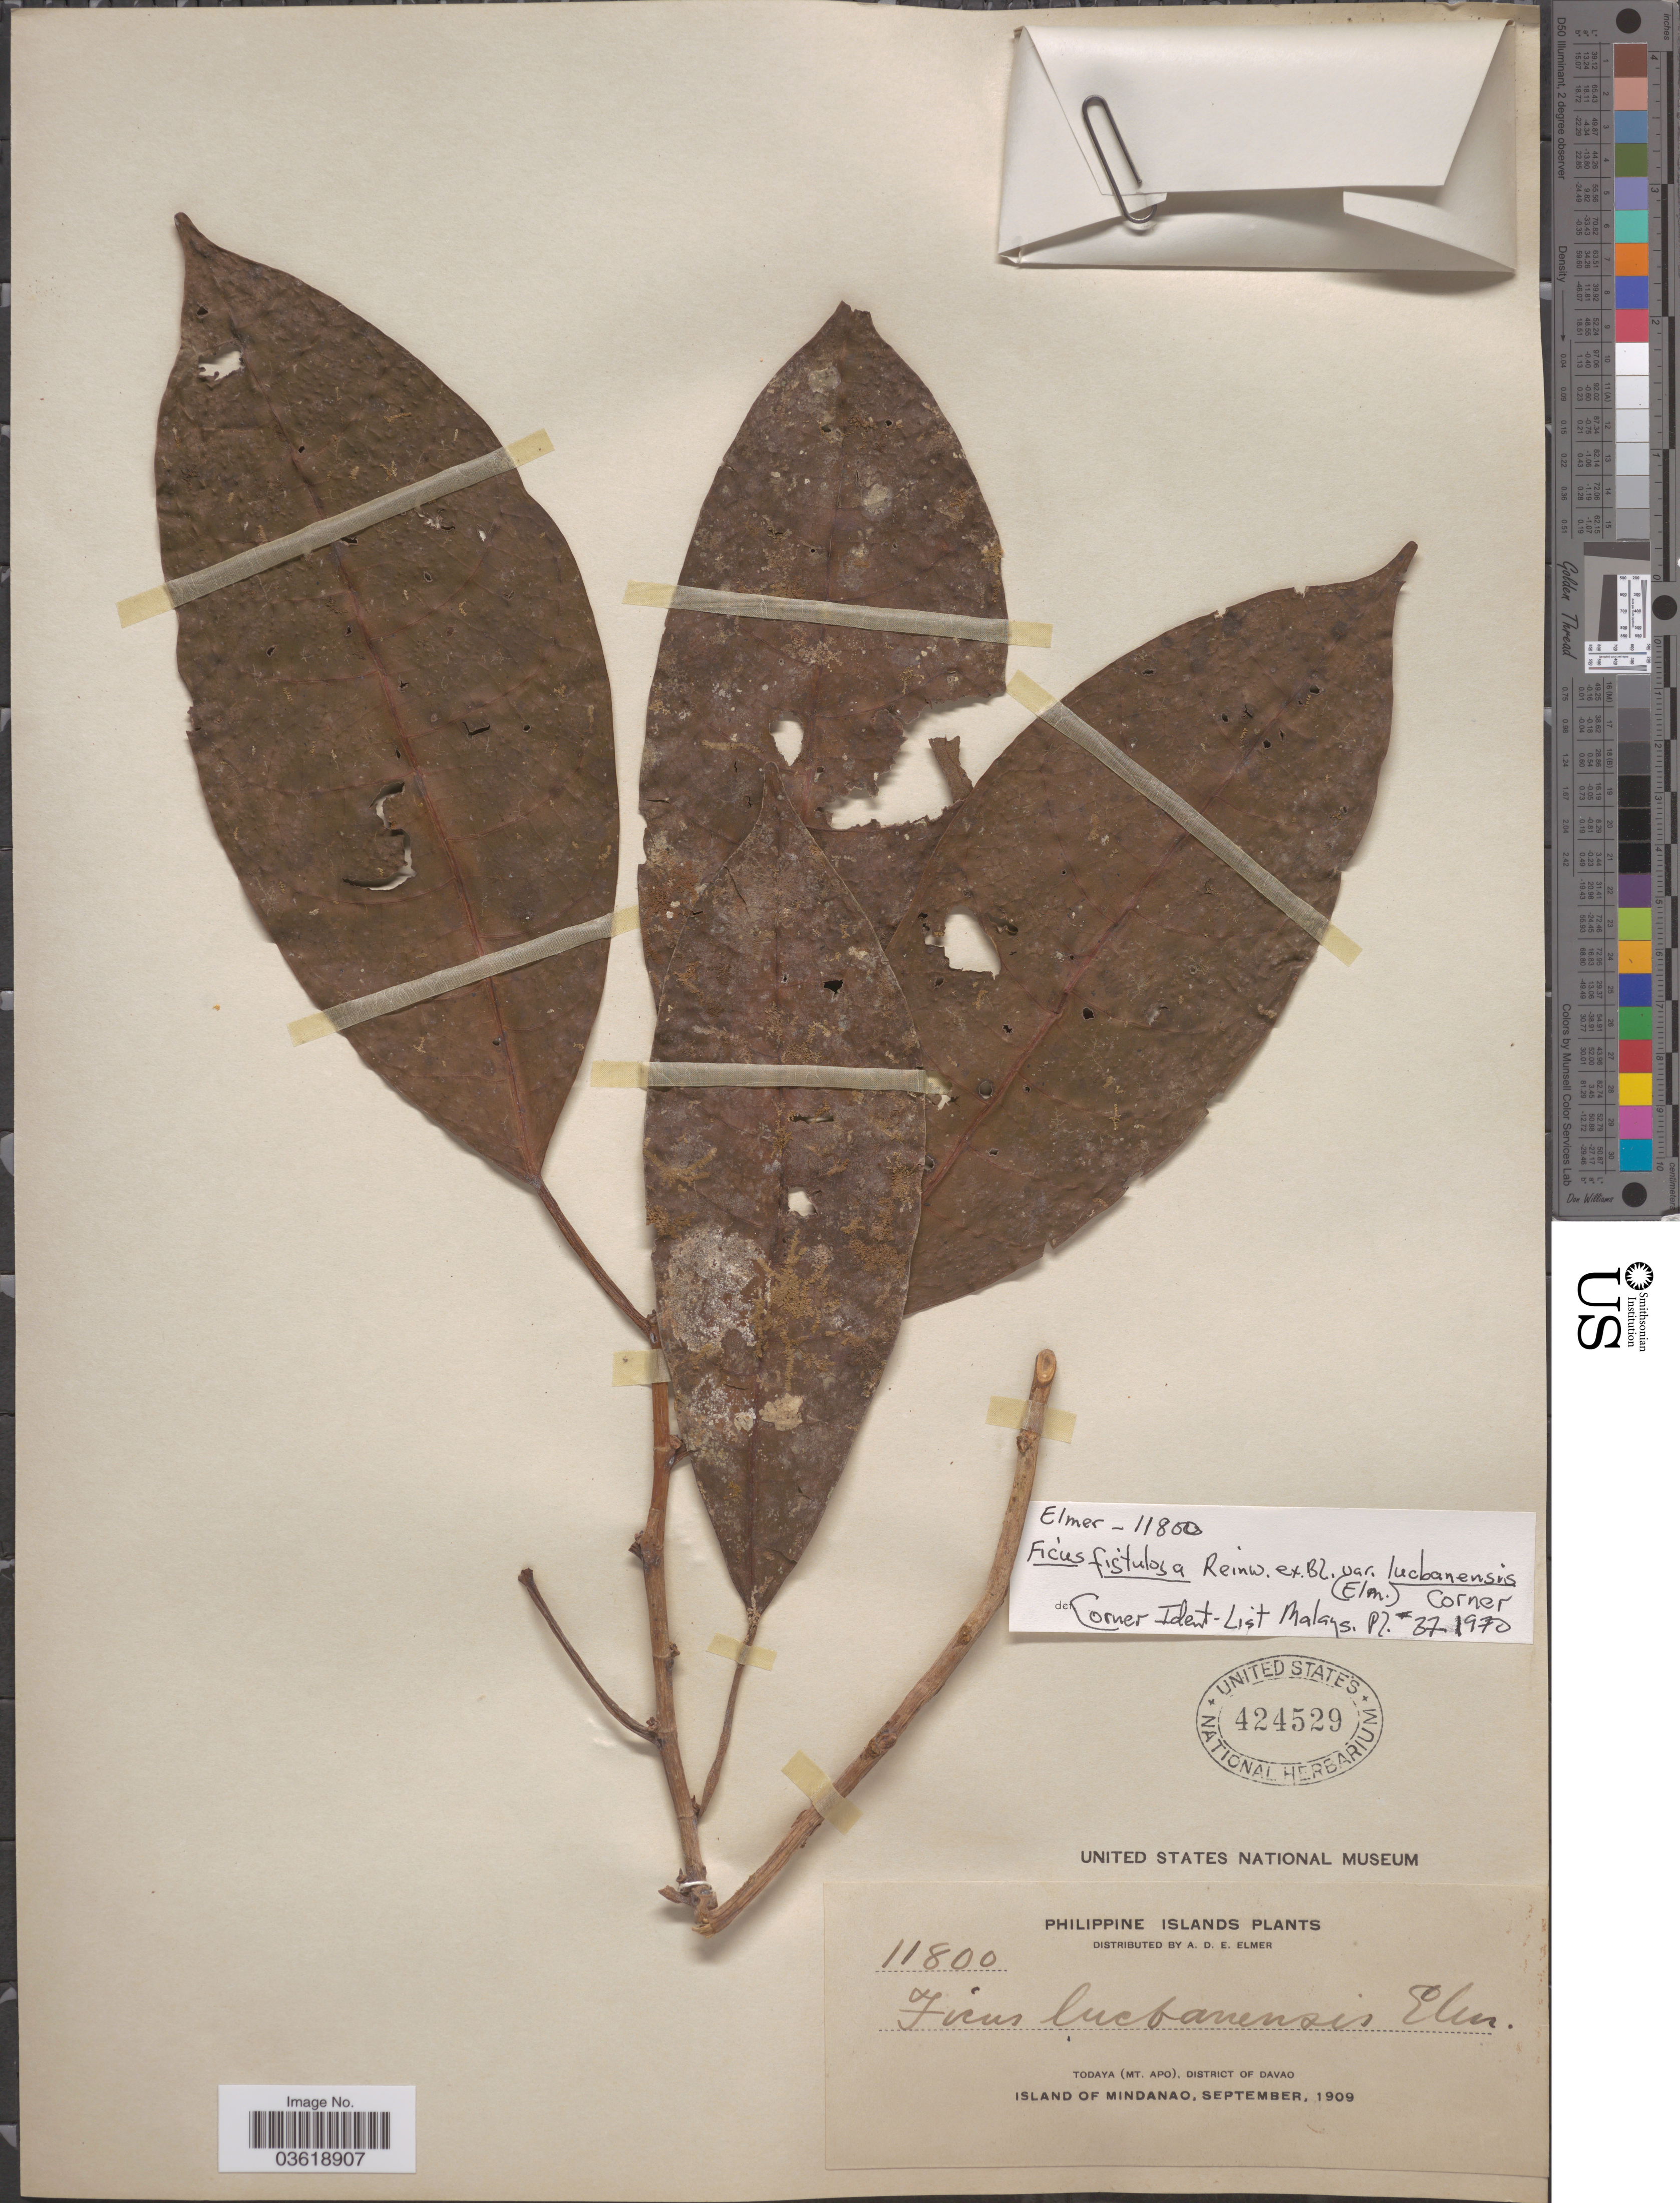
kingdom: Plantae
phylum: Tracheophyta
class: Magnoliopsida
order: Rosales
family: Moraceae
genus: Ficus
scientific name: Ficus fistulosa var. lucbanensis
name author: (Elmer) Corner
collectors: A. D. E. Elmer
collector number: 11800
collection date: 1909-09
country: Philippines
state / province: Davao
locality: Todaya (Mt. Apo), District of Davao. Island of Mindanao.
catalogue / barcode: US 424529